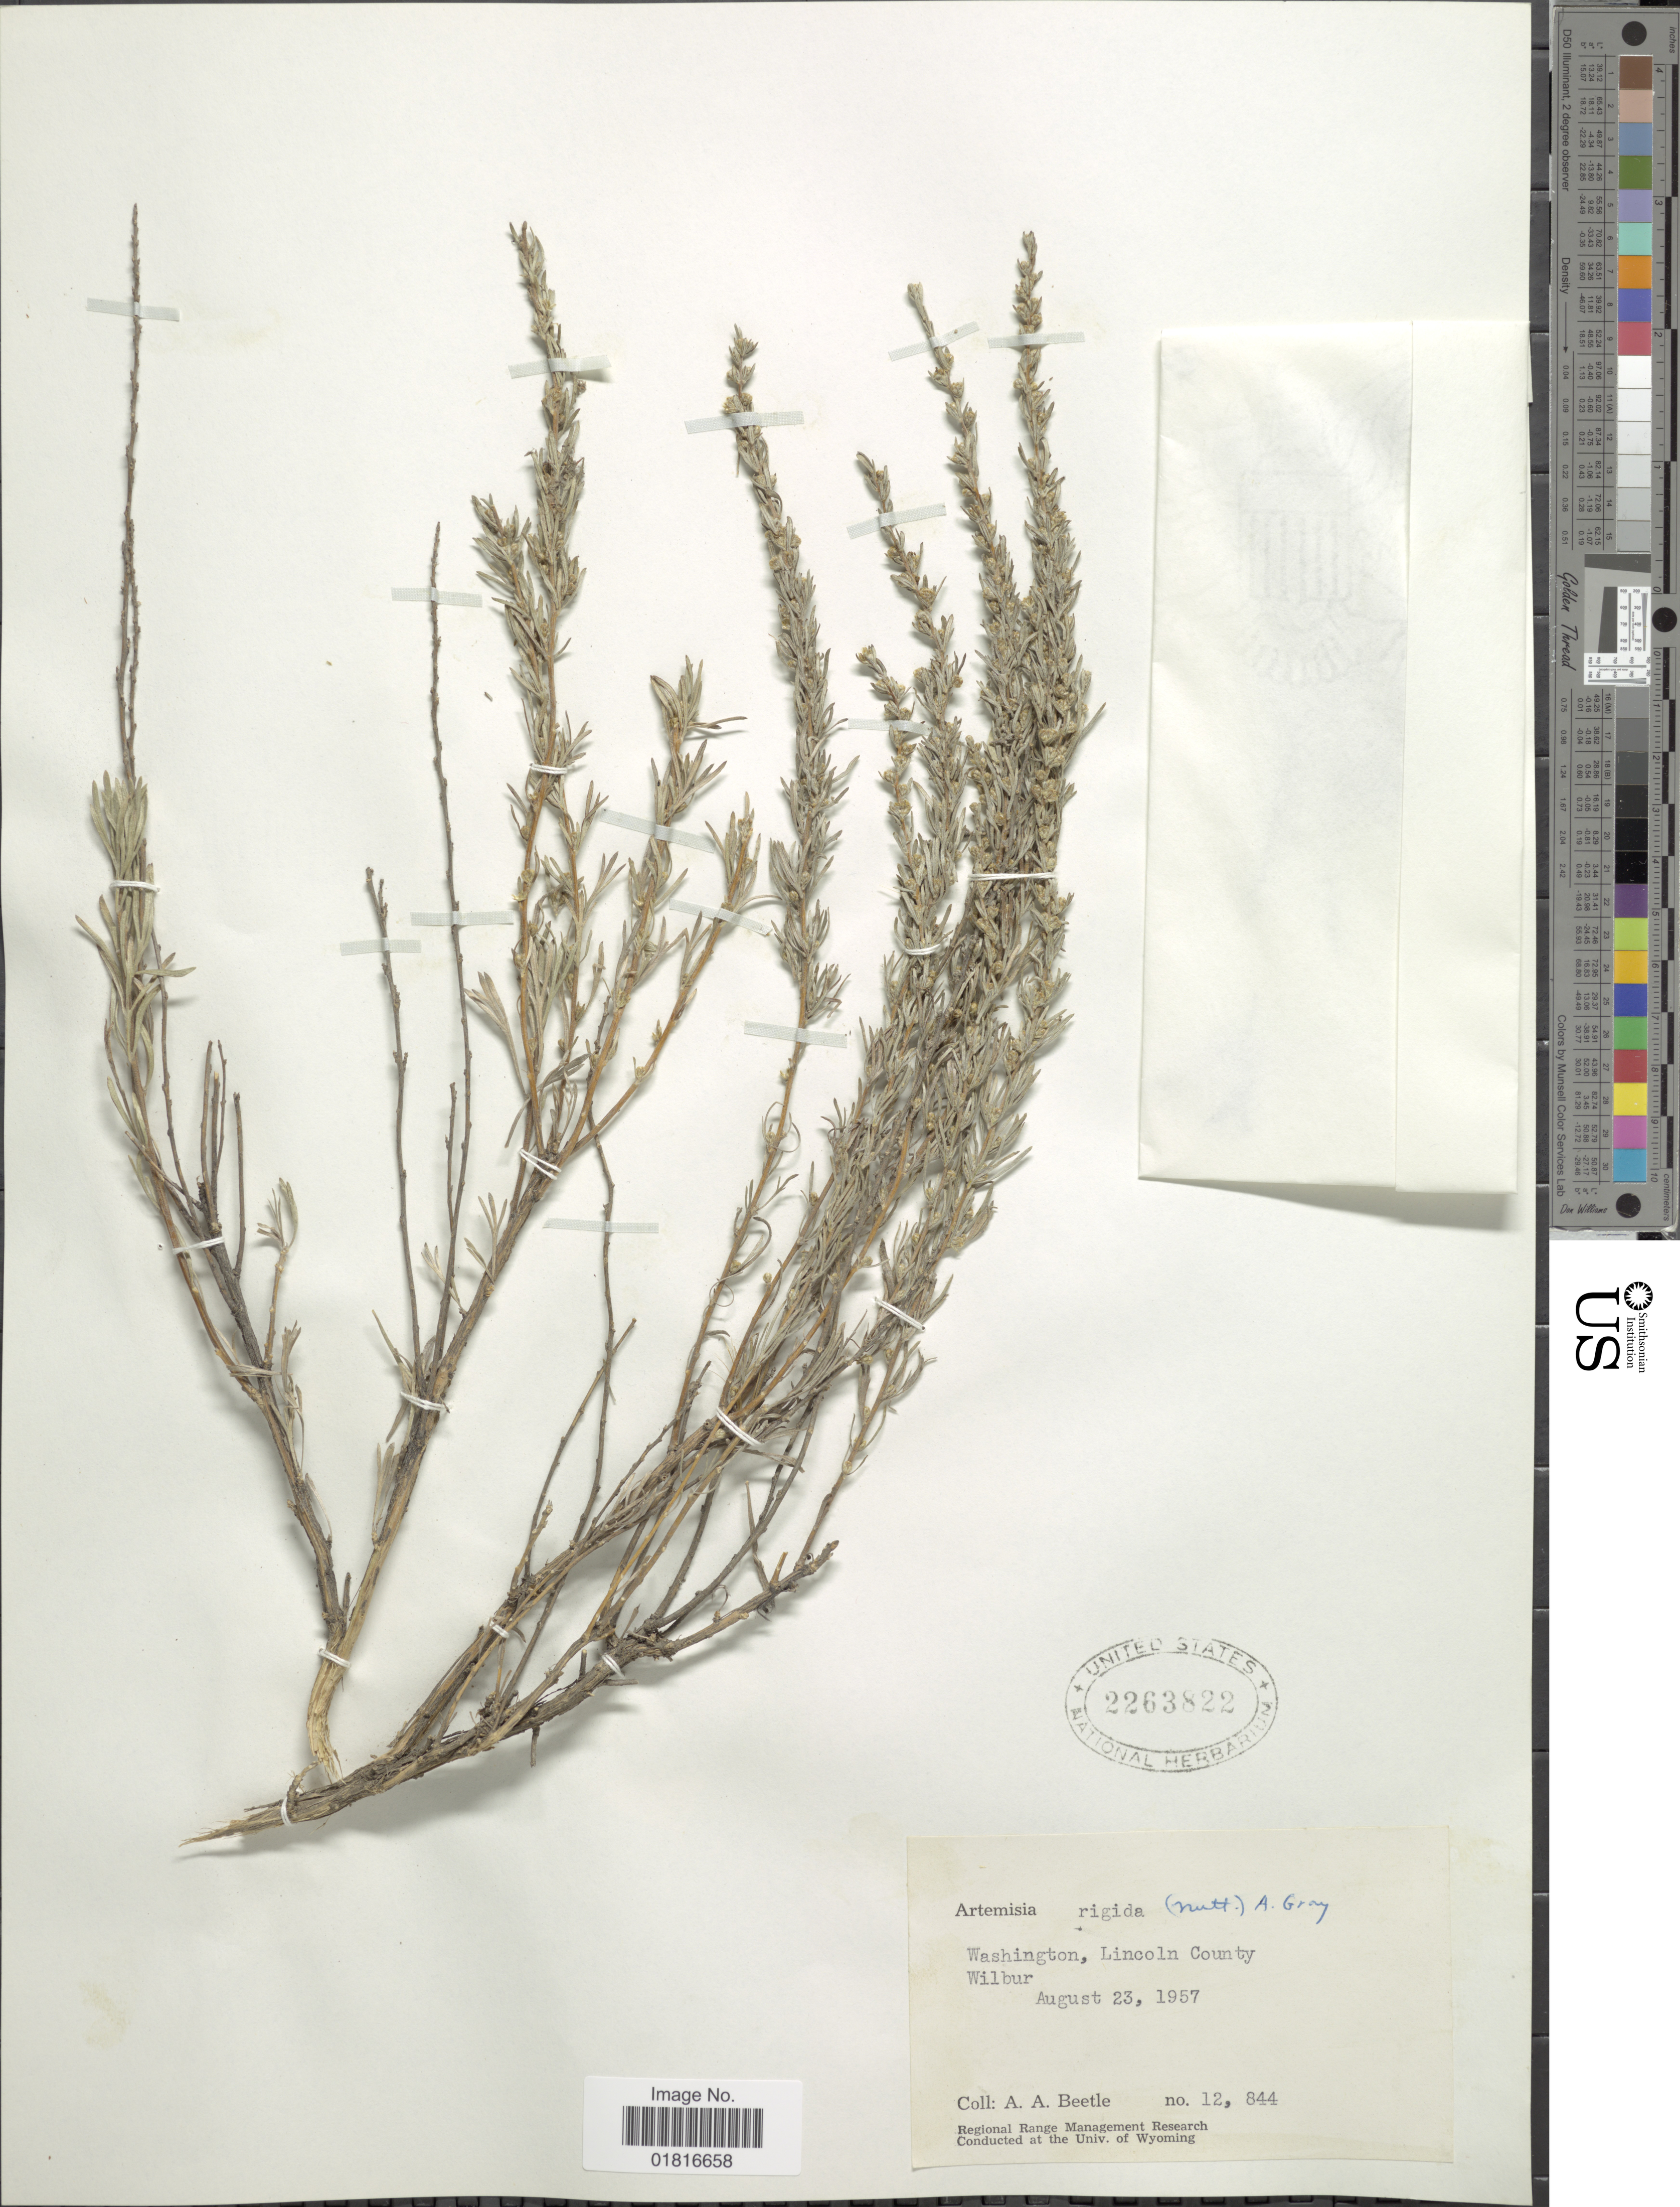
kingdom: Plantae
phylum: Tracheophyta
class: Magnoliopsida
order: Asterales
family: Asteraceae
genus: Artemisia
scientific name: Artemisia rigida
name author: (Nutt.) A. Gray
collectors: A. A. Beetle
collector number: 12844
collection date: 1957-08-23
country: United States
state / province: Washington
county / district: Lincoln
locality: Lincoln County Wilbur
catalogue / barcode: US 2263822